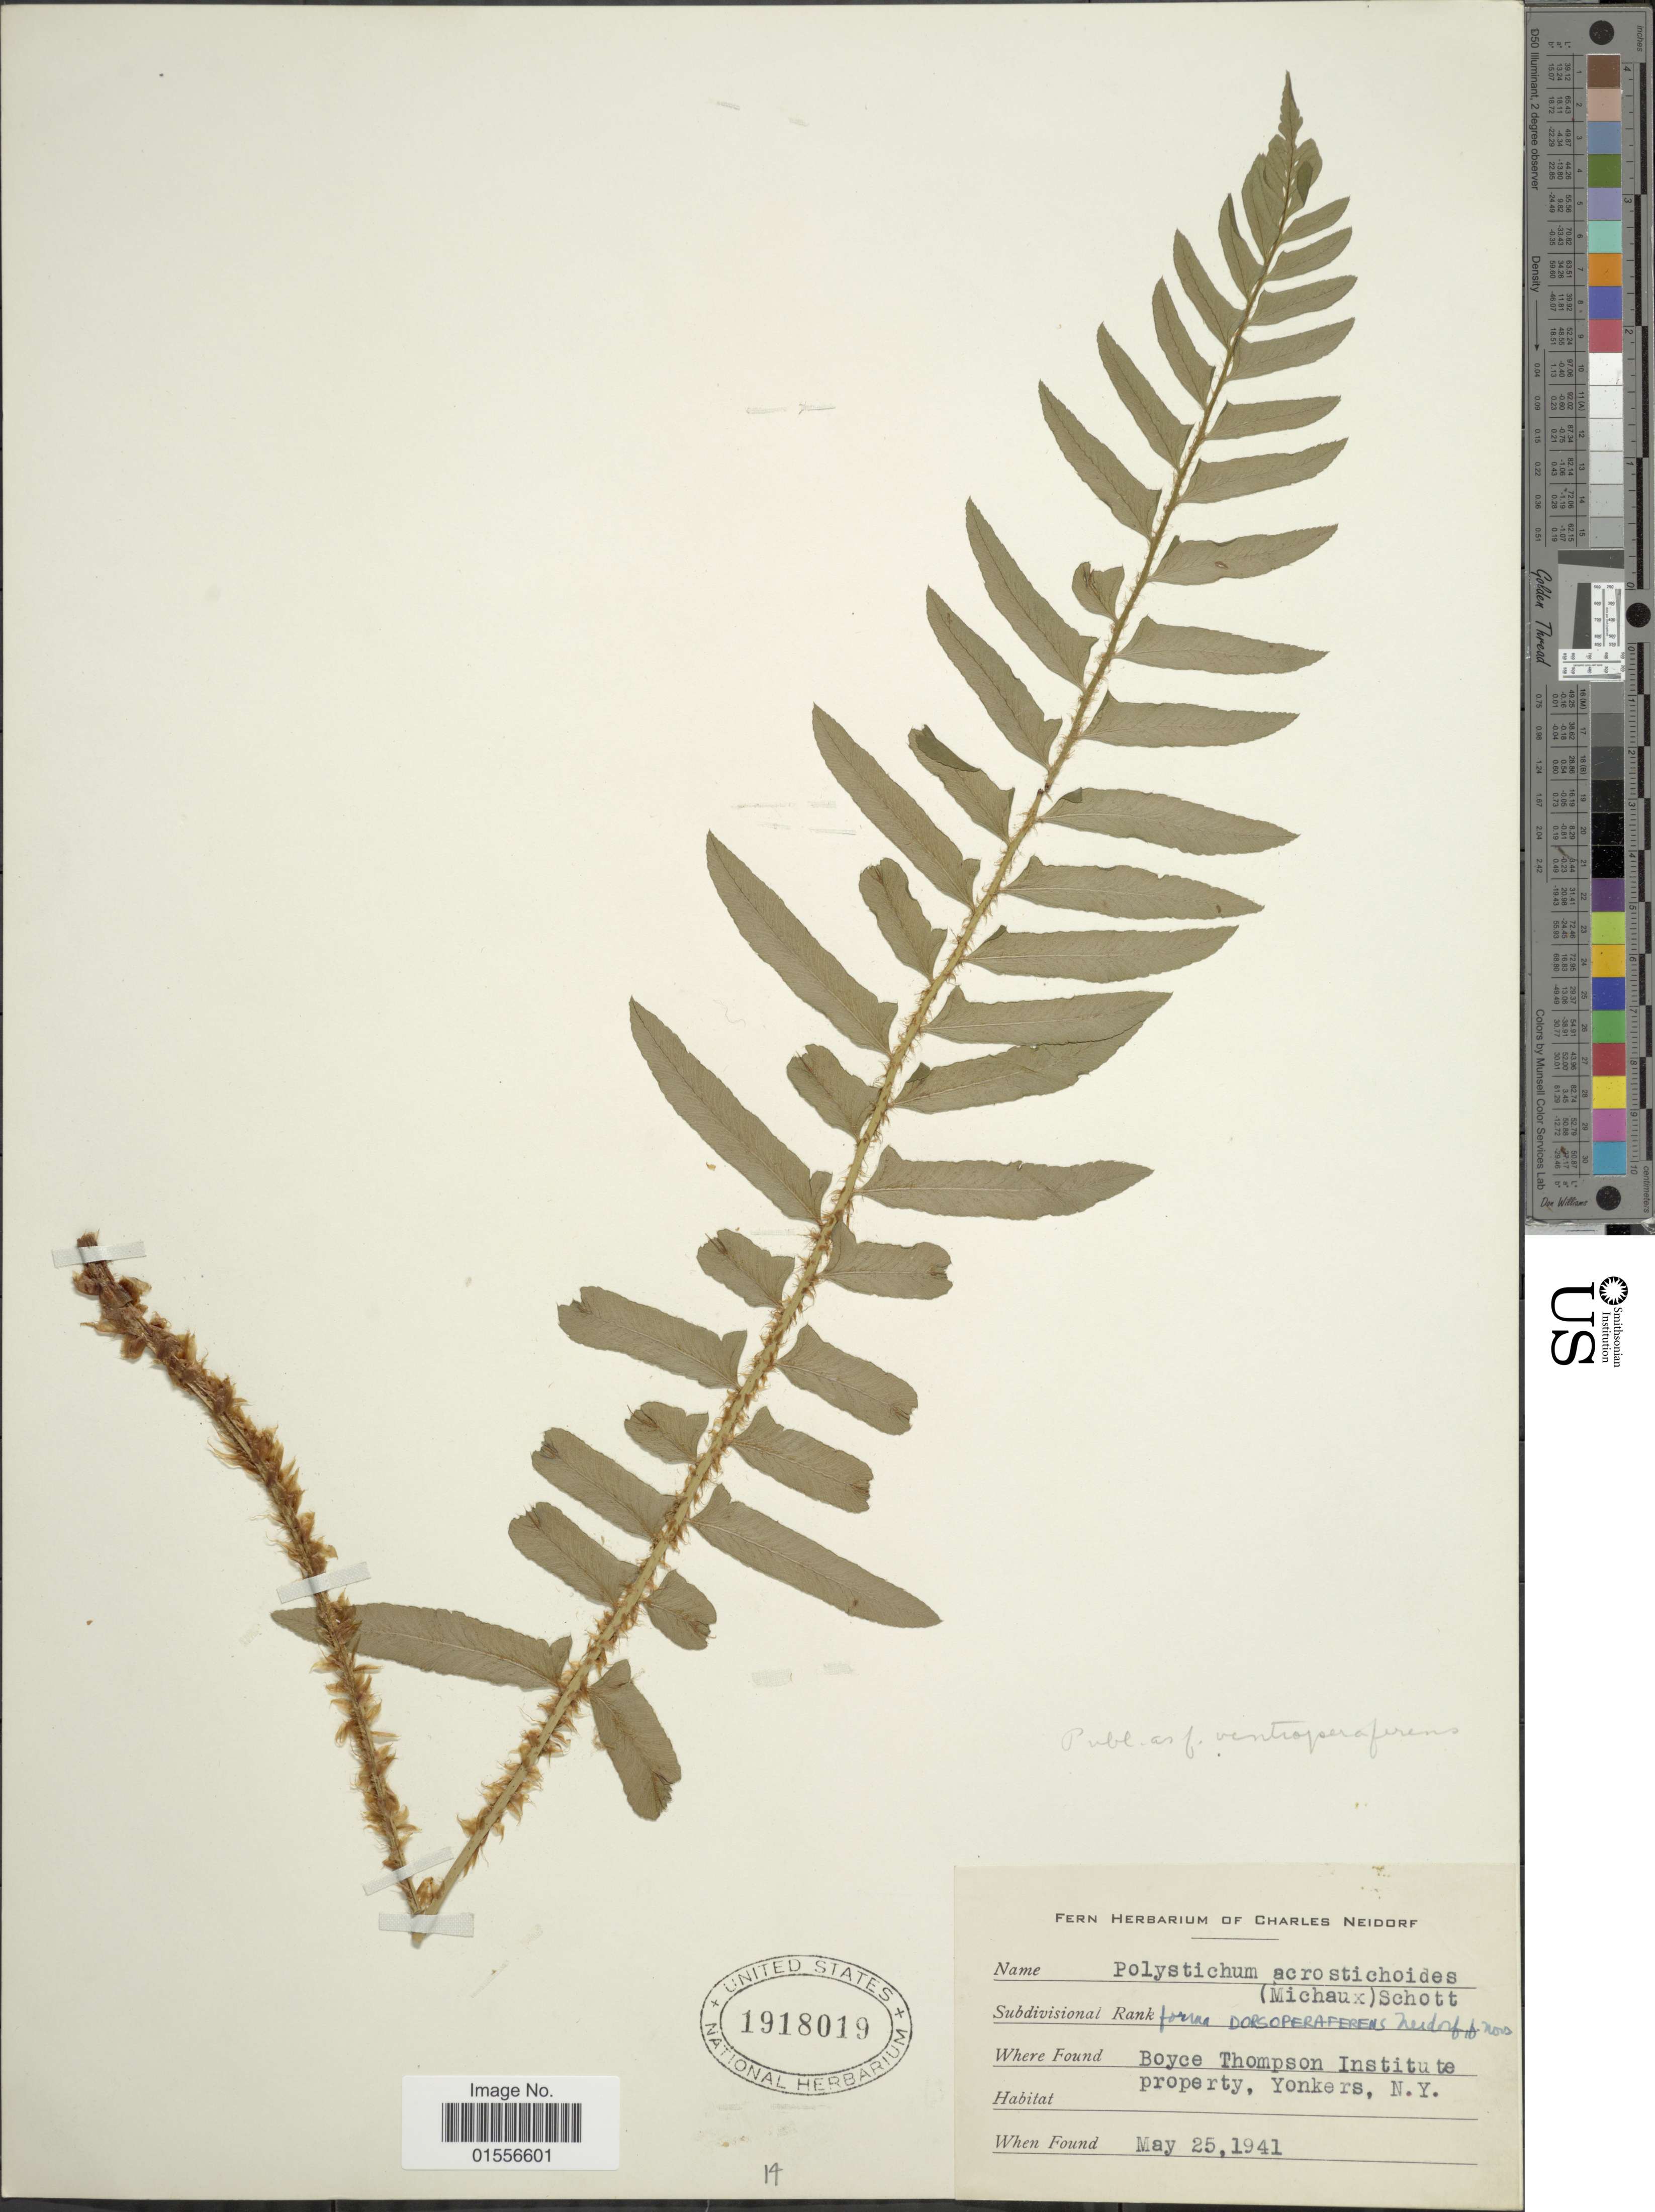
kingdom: Plantae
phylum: Tracheophyta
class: Polypodiopsida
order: Polypodiales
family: Dryopteridaceae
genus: Polystichum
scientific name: Polystichum acrostichoides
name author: (Michx.) Schott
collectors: ex herb. Charles Neidorf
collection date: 1941-05-25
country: United States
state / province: New York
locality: Boyce Thompson Institute property, Yonkers.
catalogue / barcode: US 1918019